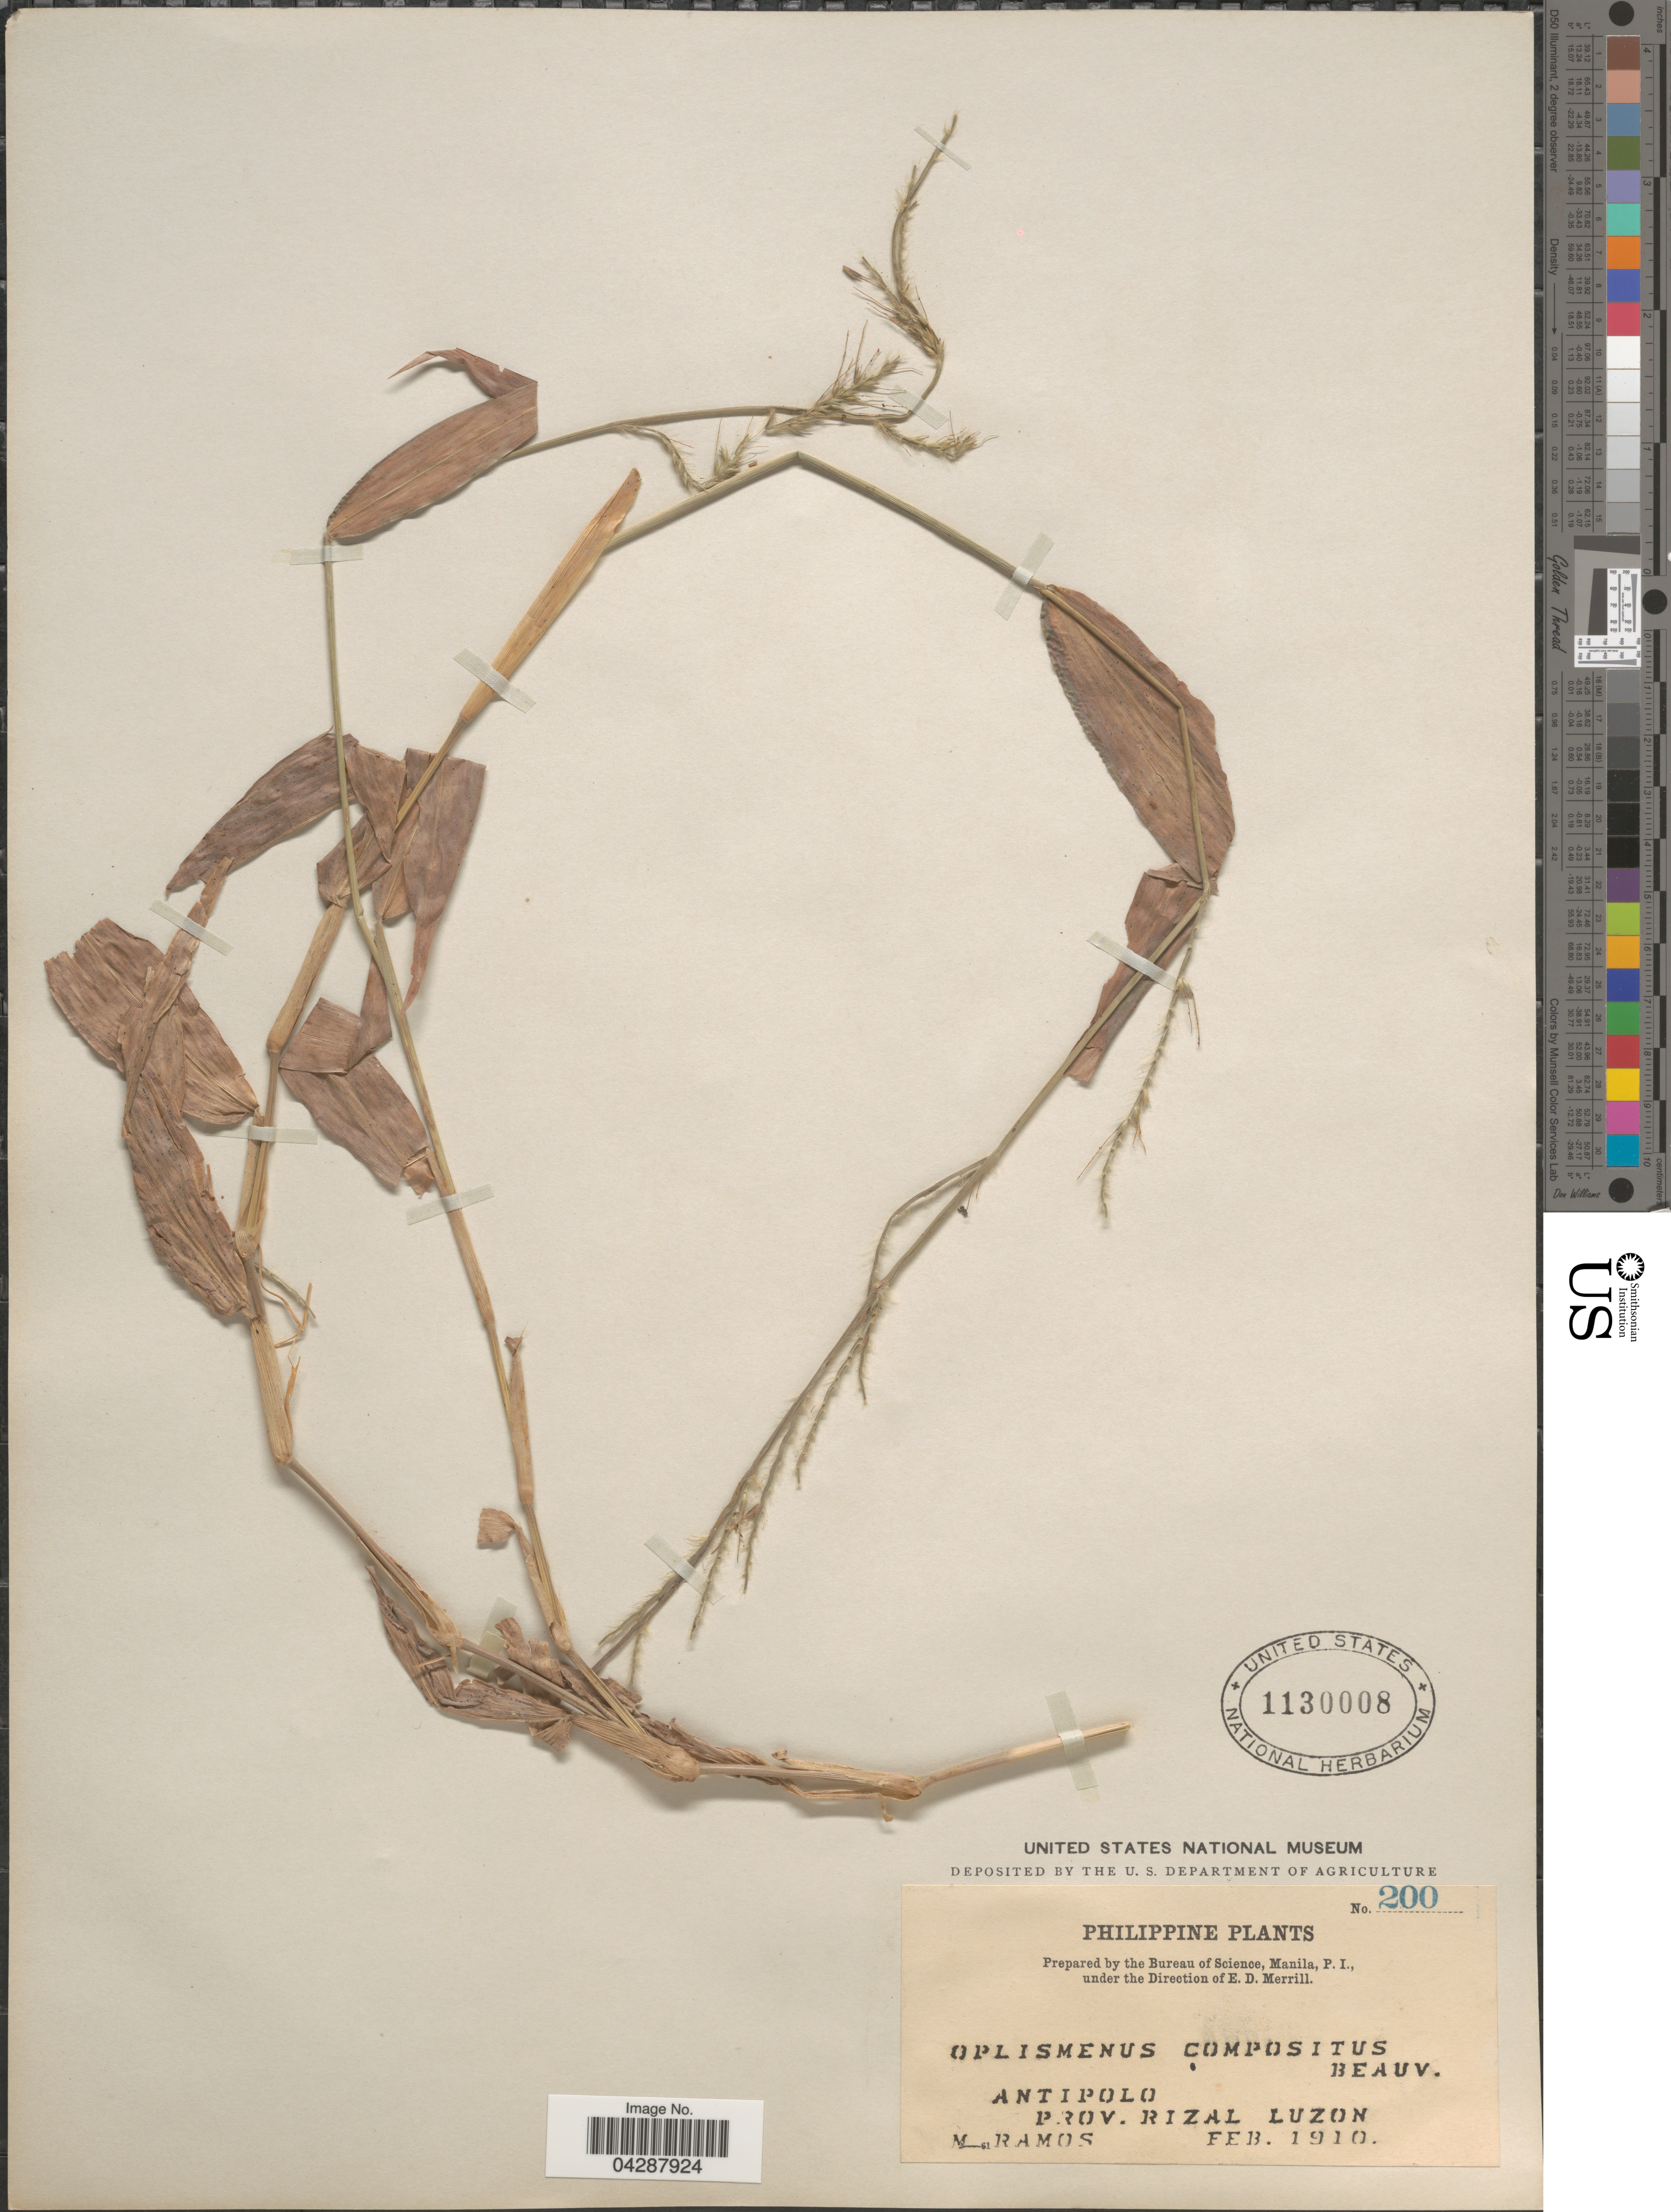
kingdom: Plantae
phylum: Tracheophyta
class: Liliopsida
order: Poales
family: Poaceae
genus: Oplismenus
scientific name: Oplismenus compositus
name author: (L.) P. Beauv.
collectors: M. Ramos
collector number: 200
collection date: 1910-02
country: Philippines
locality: Antipolo. Prov. Rizal. Luzon.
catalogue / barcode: US 1130008